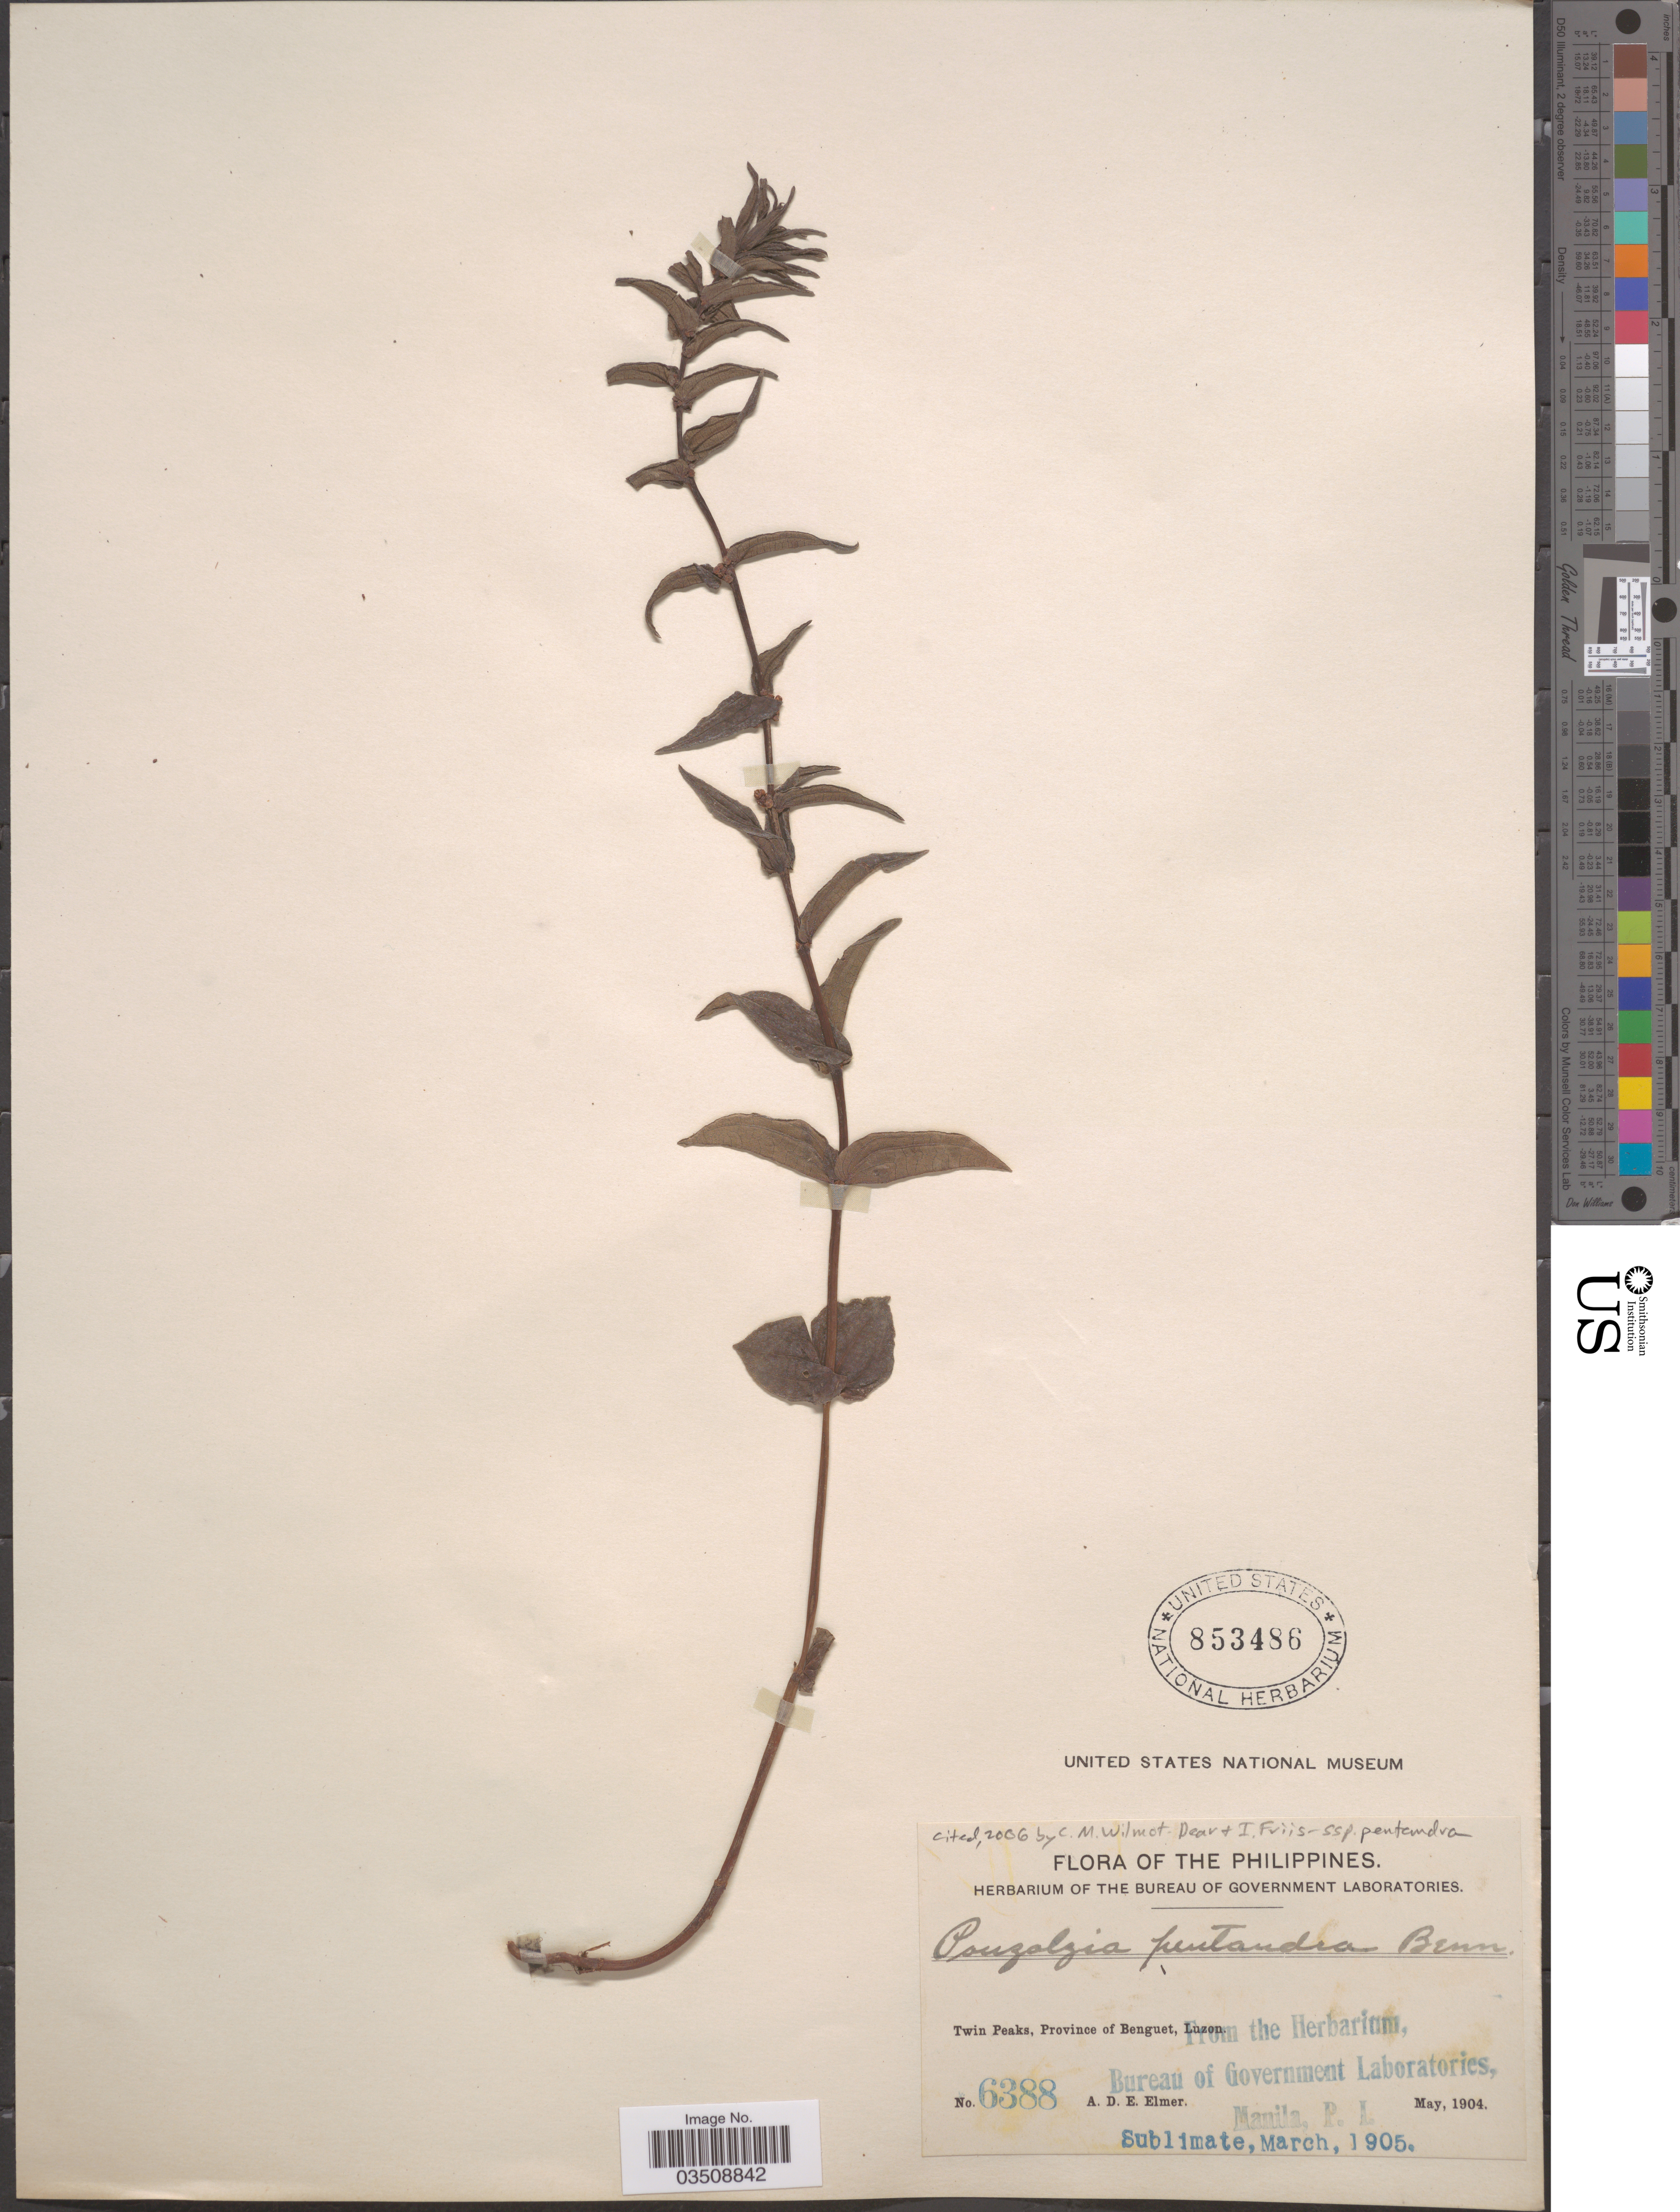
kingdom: Plantae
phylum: Tracheophyta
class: Magnoliopsida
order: Rosales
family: Urticaceae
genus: Gonostegia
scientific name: Gonostegia pentandra var. pentandra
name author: (Roxb.) Miq.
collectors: A. D. E. Elmer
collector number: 6388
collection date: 1904-05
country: Philippines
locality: Twin Peaks, Province of Benguet, Luzon.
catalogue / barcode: US 853486